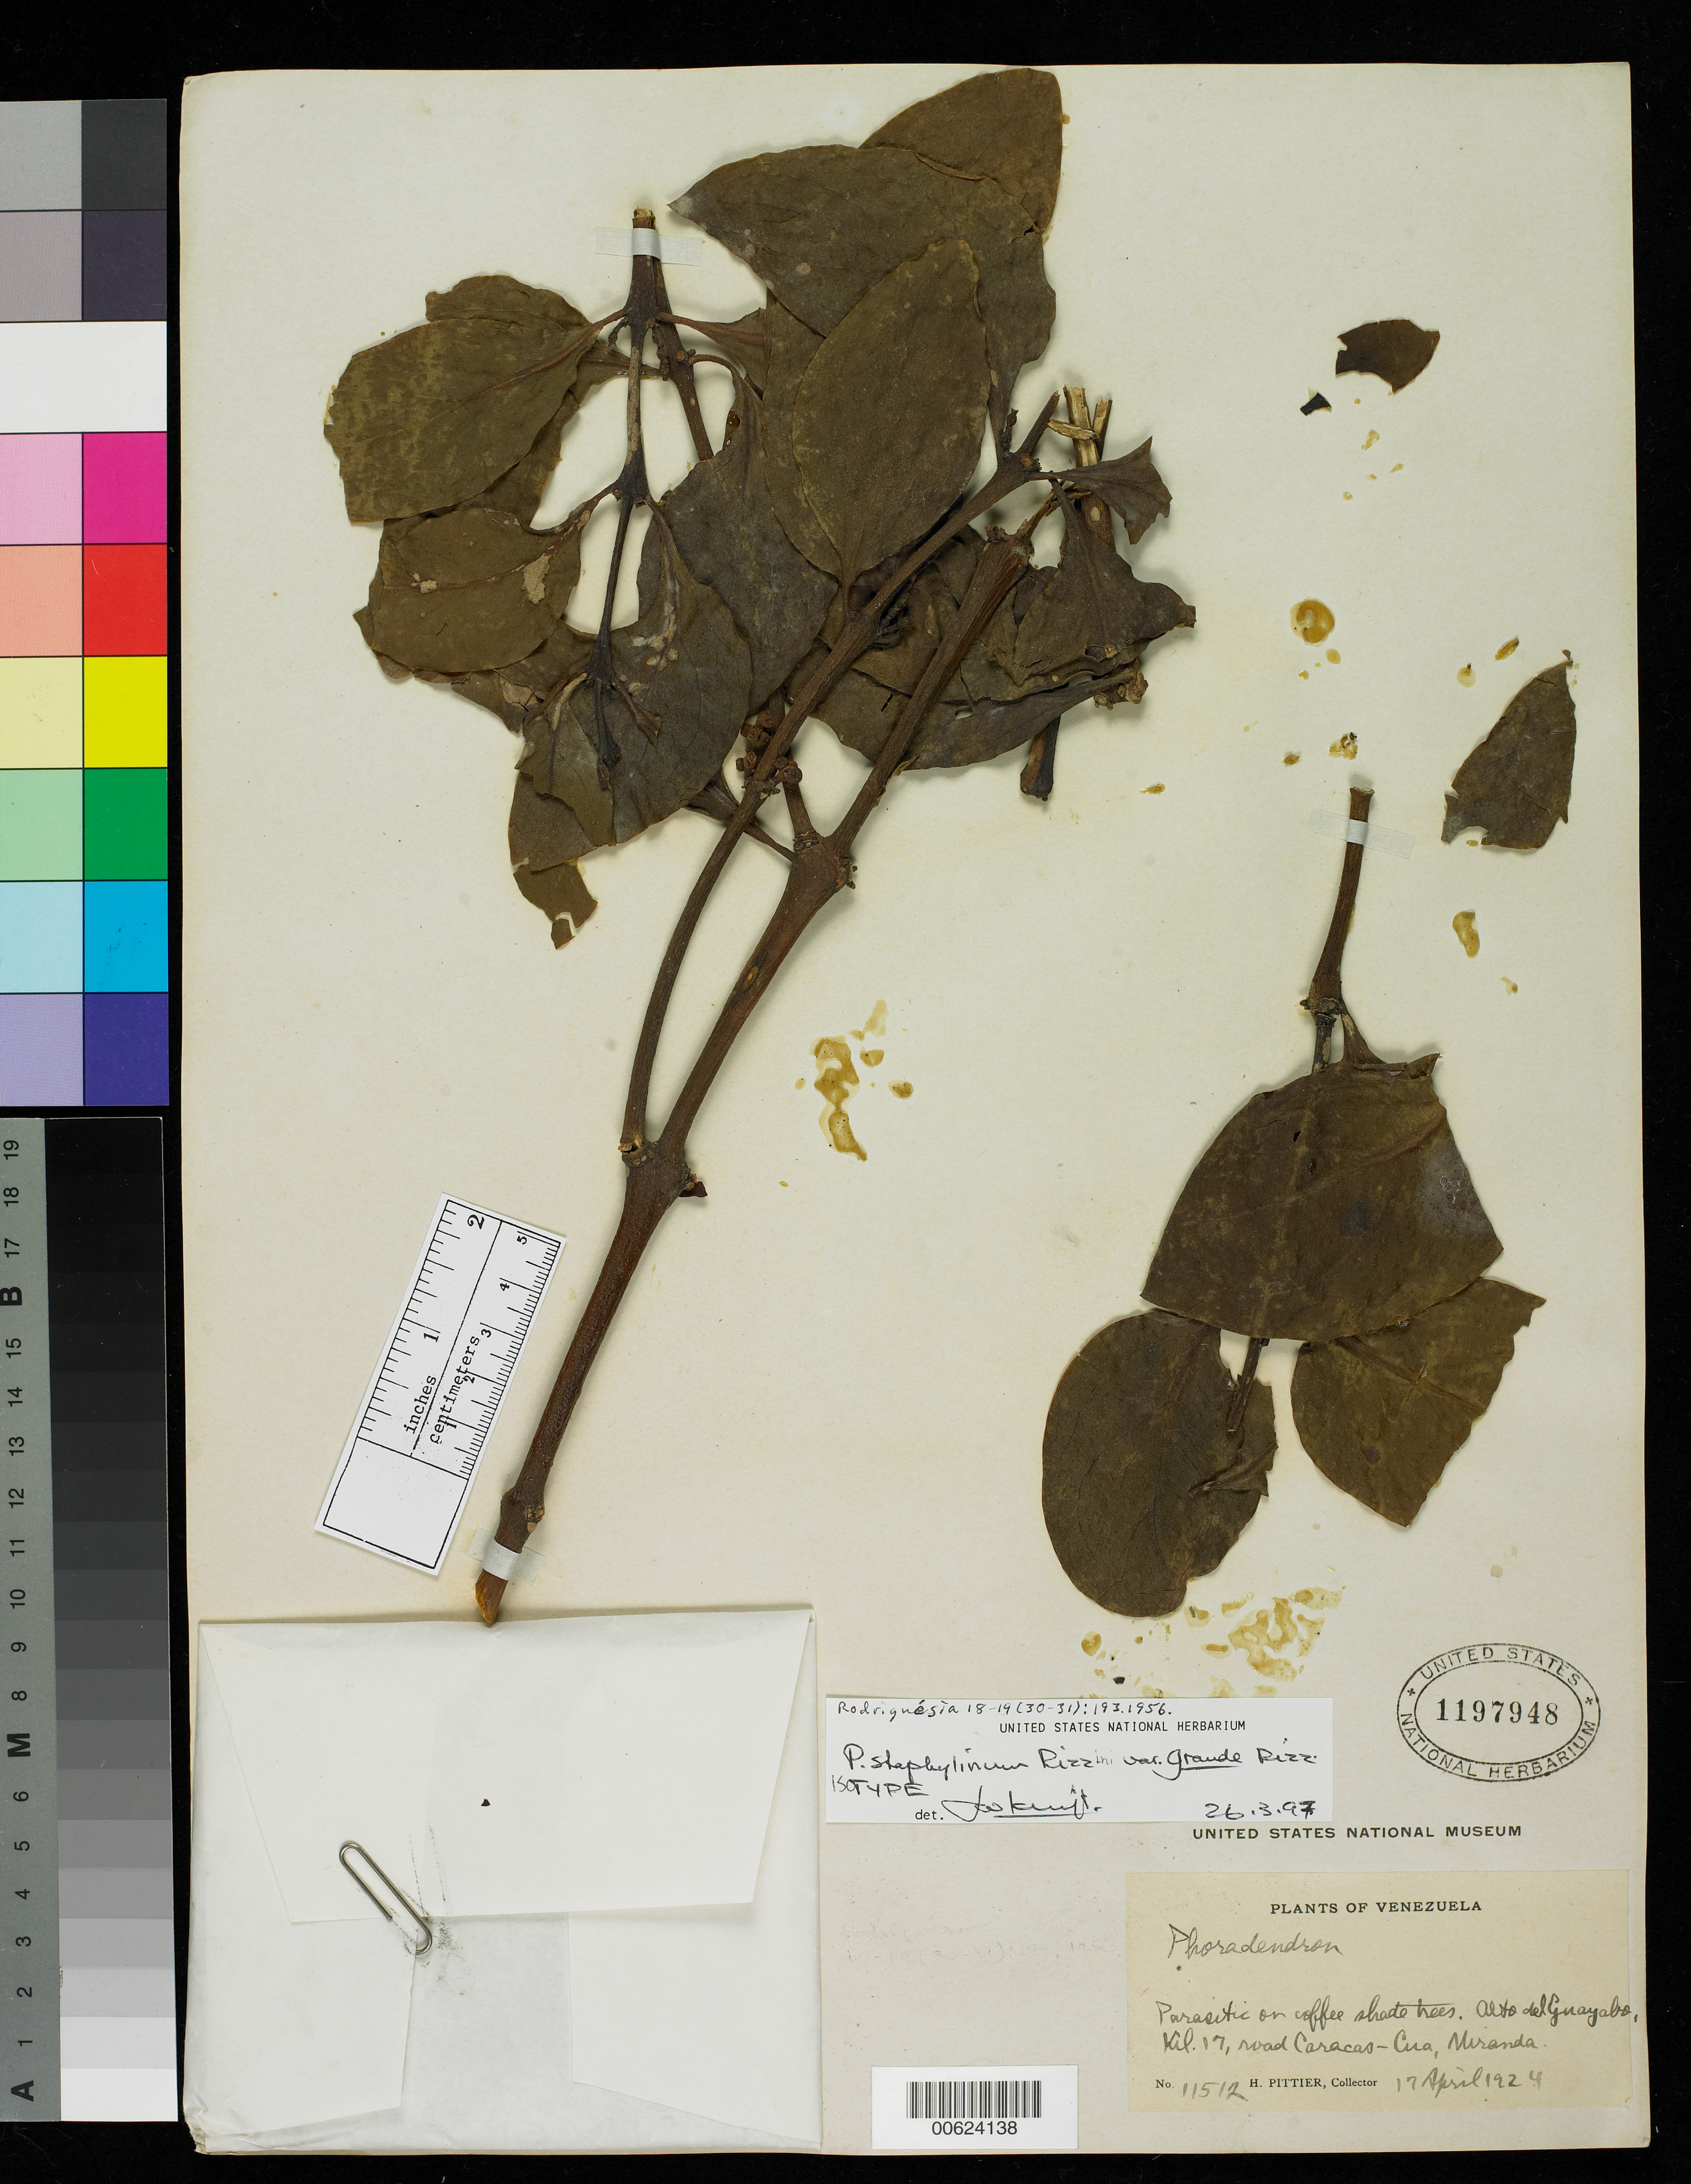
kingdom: Plantae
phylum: Tracheophyta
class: Magnoliopsida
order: Santalales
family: Viscaceae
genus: Phoradendron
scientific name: Phoradendron staphylinum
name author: Rizzini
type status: Isotype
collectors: H. F. Pittier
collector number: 11512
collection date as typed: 17 Apr 1924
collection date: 1924-04-17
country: Venezuela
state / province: Miranda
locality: Alto del Guayaba, road to Caracas-Cua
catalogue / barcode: US 1197948